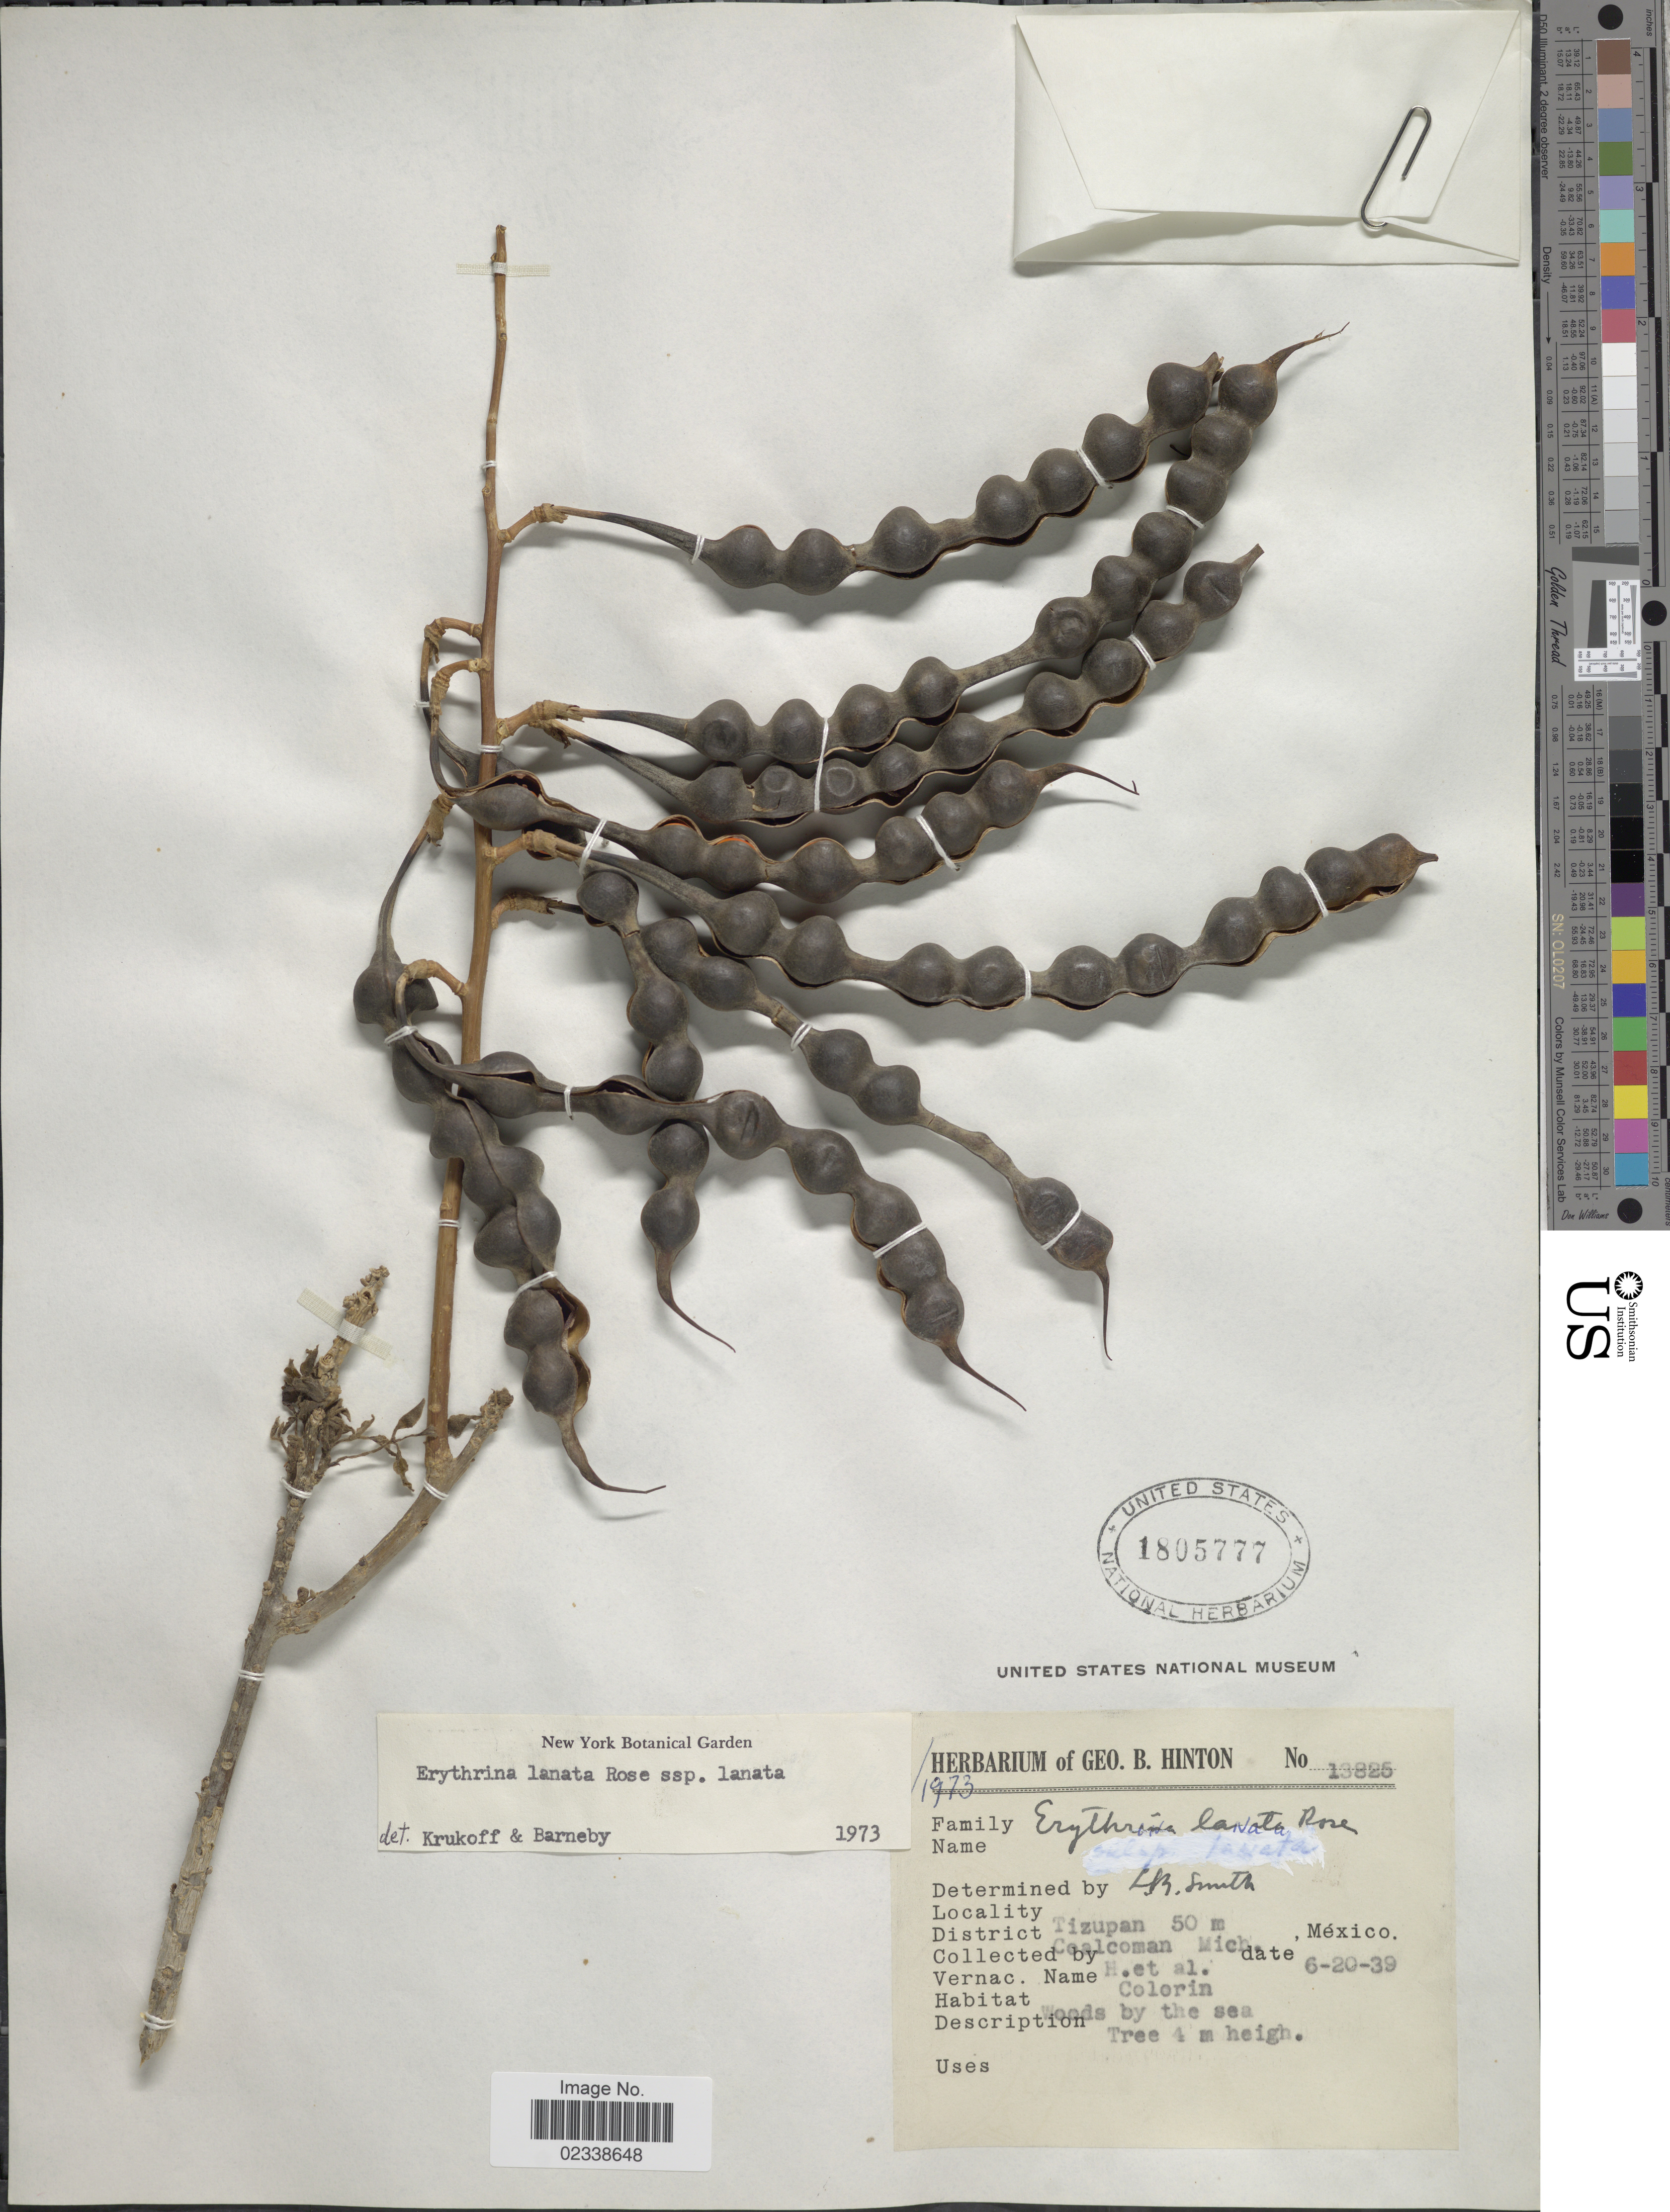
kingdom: Plantae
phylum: Tracheophyta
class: Magnoliopsida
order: Fabales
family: Fabaceae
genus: Erythrina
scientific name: Erythrina lanata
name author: Rose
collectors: G. B. Hinton & et al.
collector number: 13825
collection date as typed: Transcribed d/m/y: 20/6/39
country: Mexico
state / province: Michoacán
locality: Tizupan, District Coalcoman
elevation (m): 50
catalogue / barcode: US 1805777